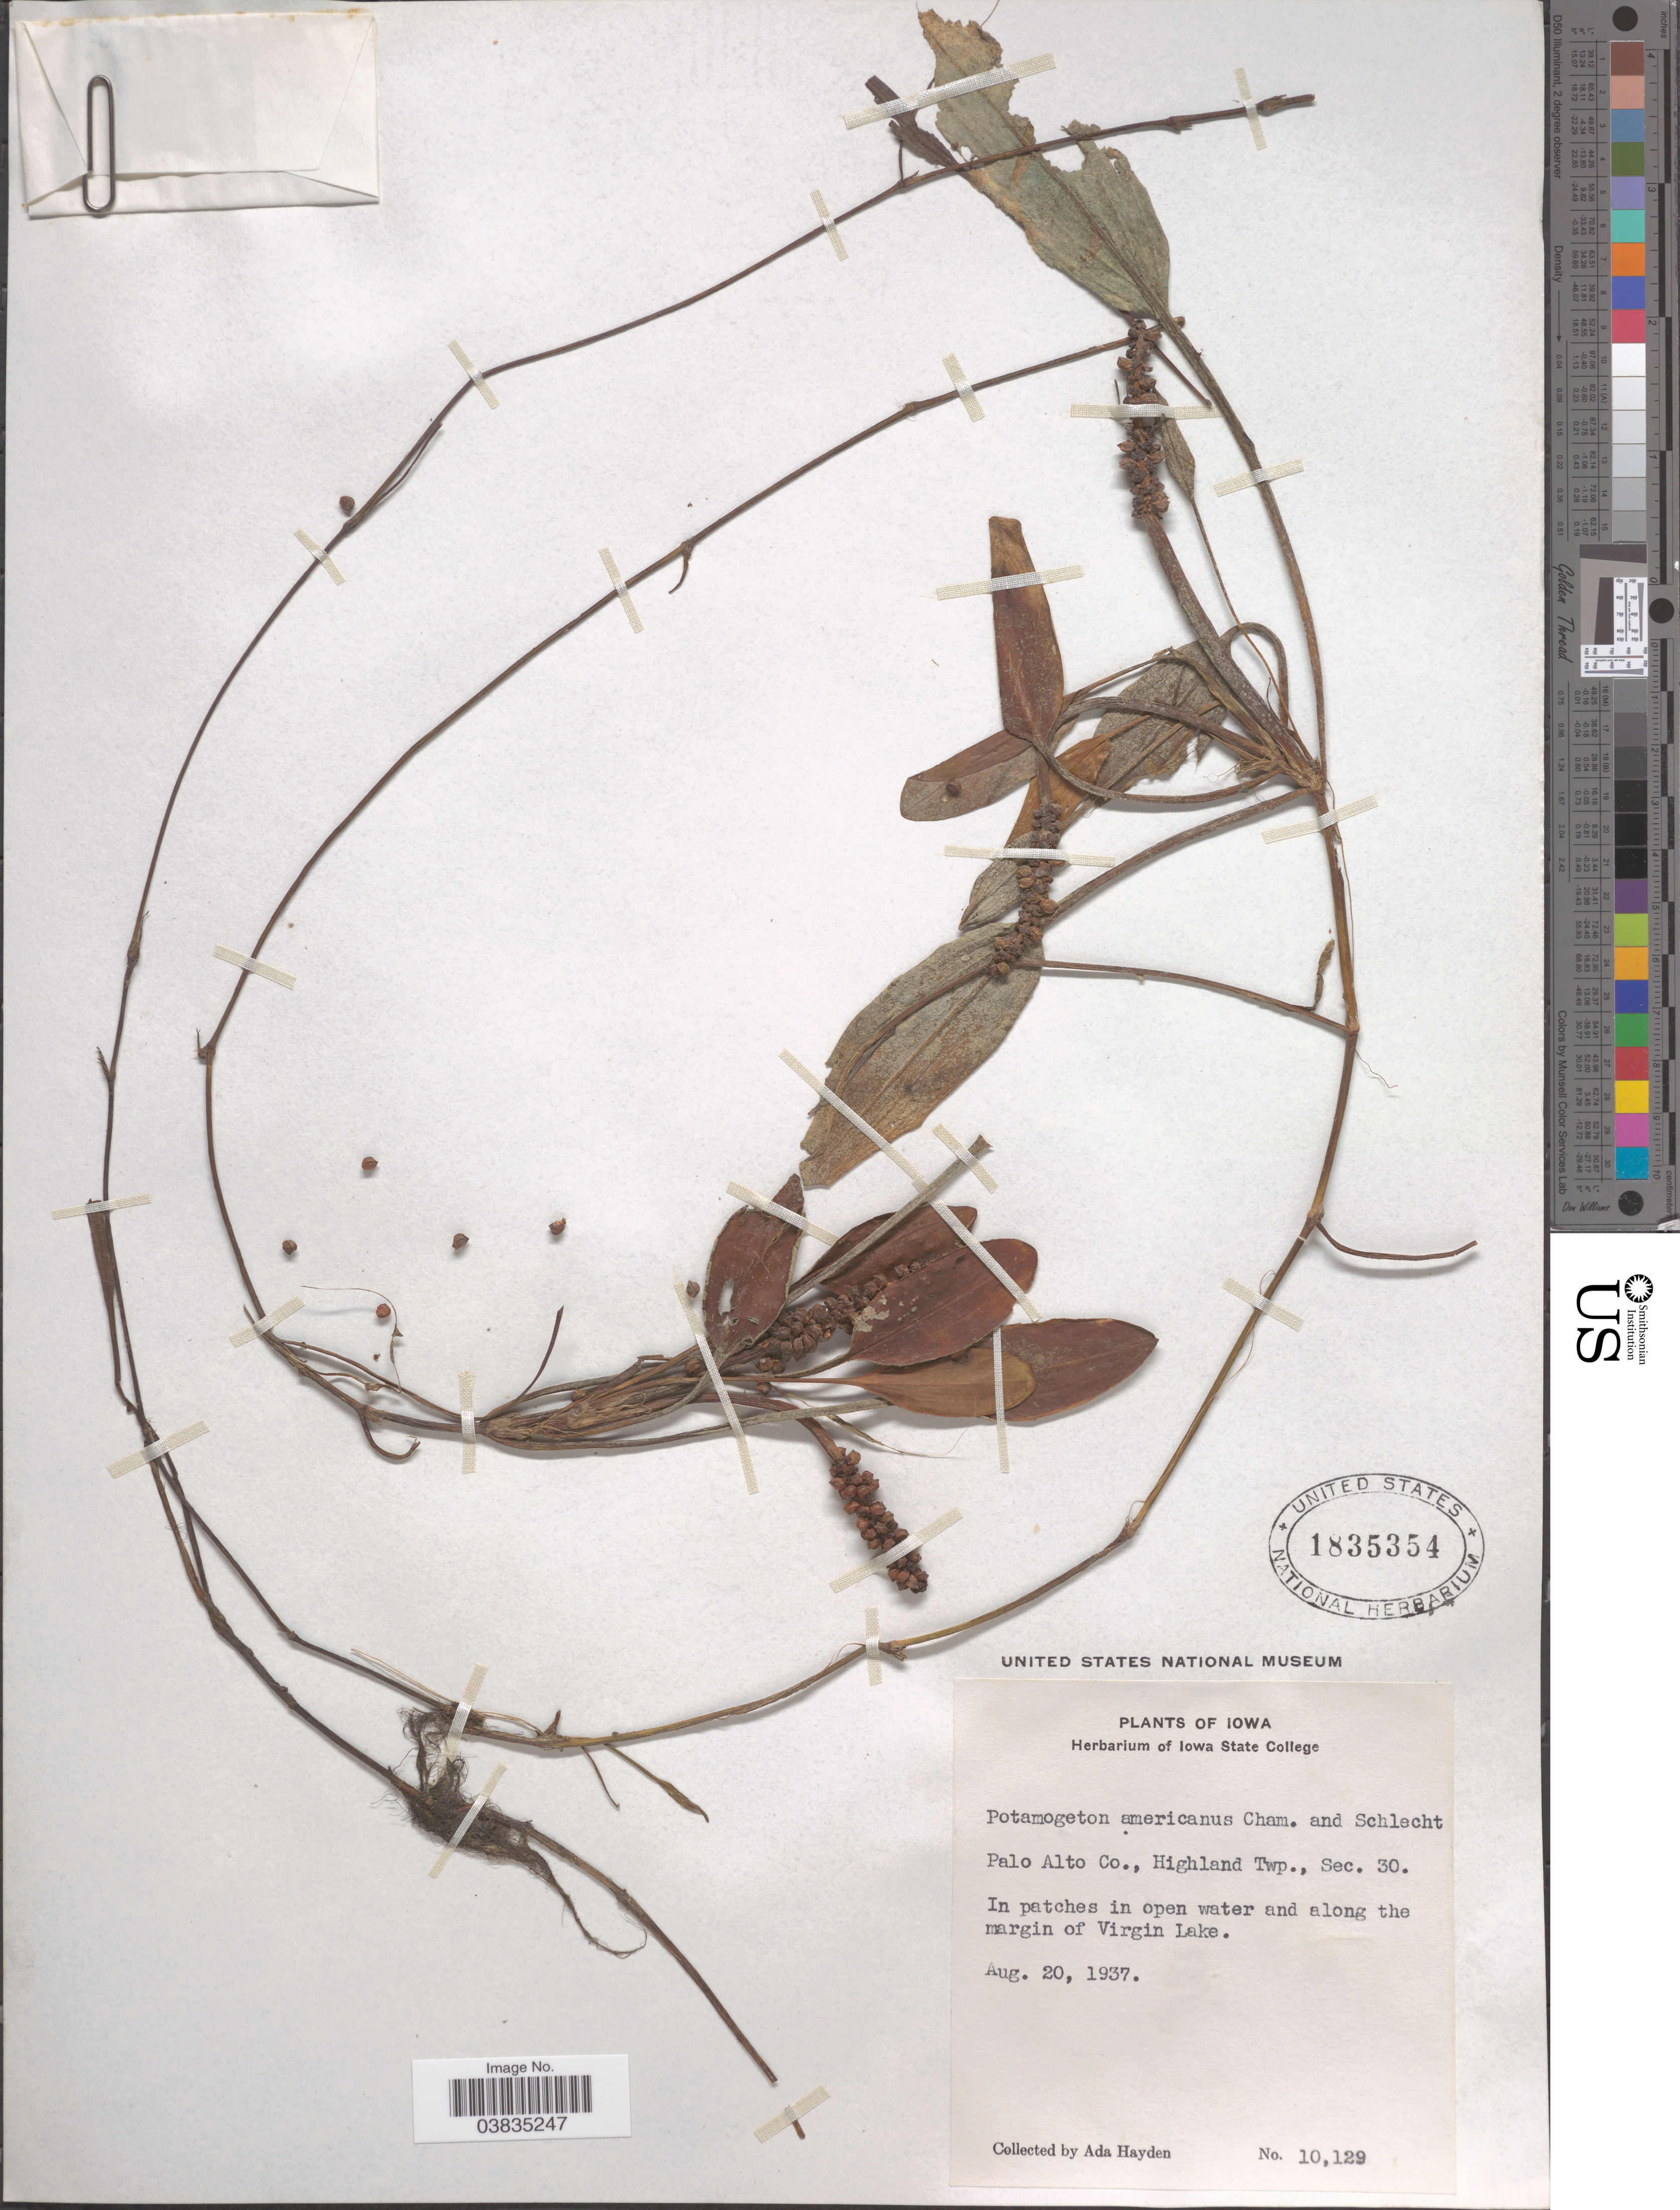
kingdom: Plantae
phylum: Tracheophyta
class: Liliopsida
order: Alismatales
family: Potamogetonaceae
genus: Potamogeton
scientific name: Potamogeton nodosus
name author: Poir.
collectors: Ada Hayden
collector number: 10129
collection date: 1937-08-20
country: United States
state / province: Iowa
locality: Palo Alto Co., Highland Twp., Sec. 30. Along the margin of Virgin Lake.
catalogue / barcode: US 1835354